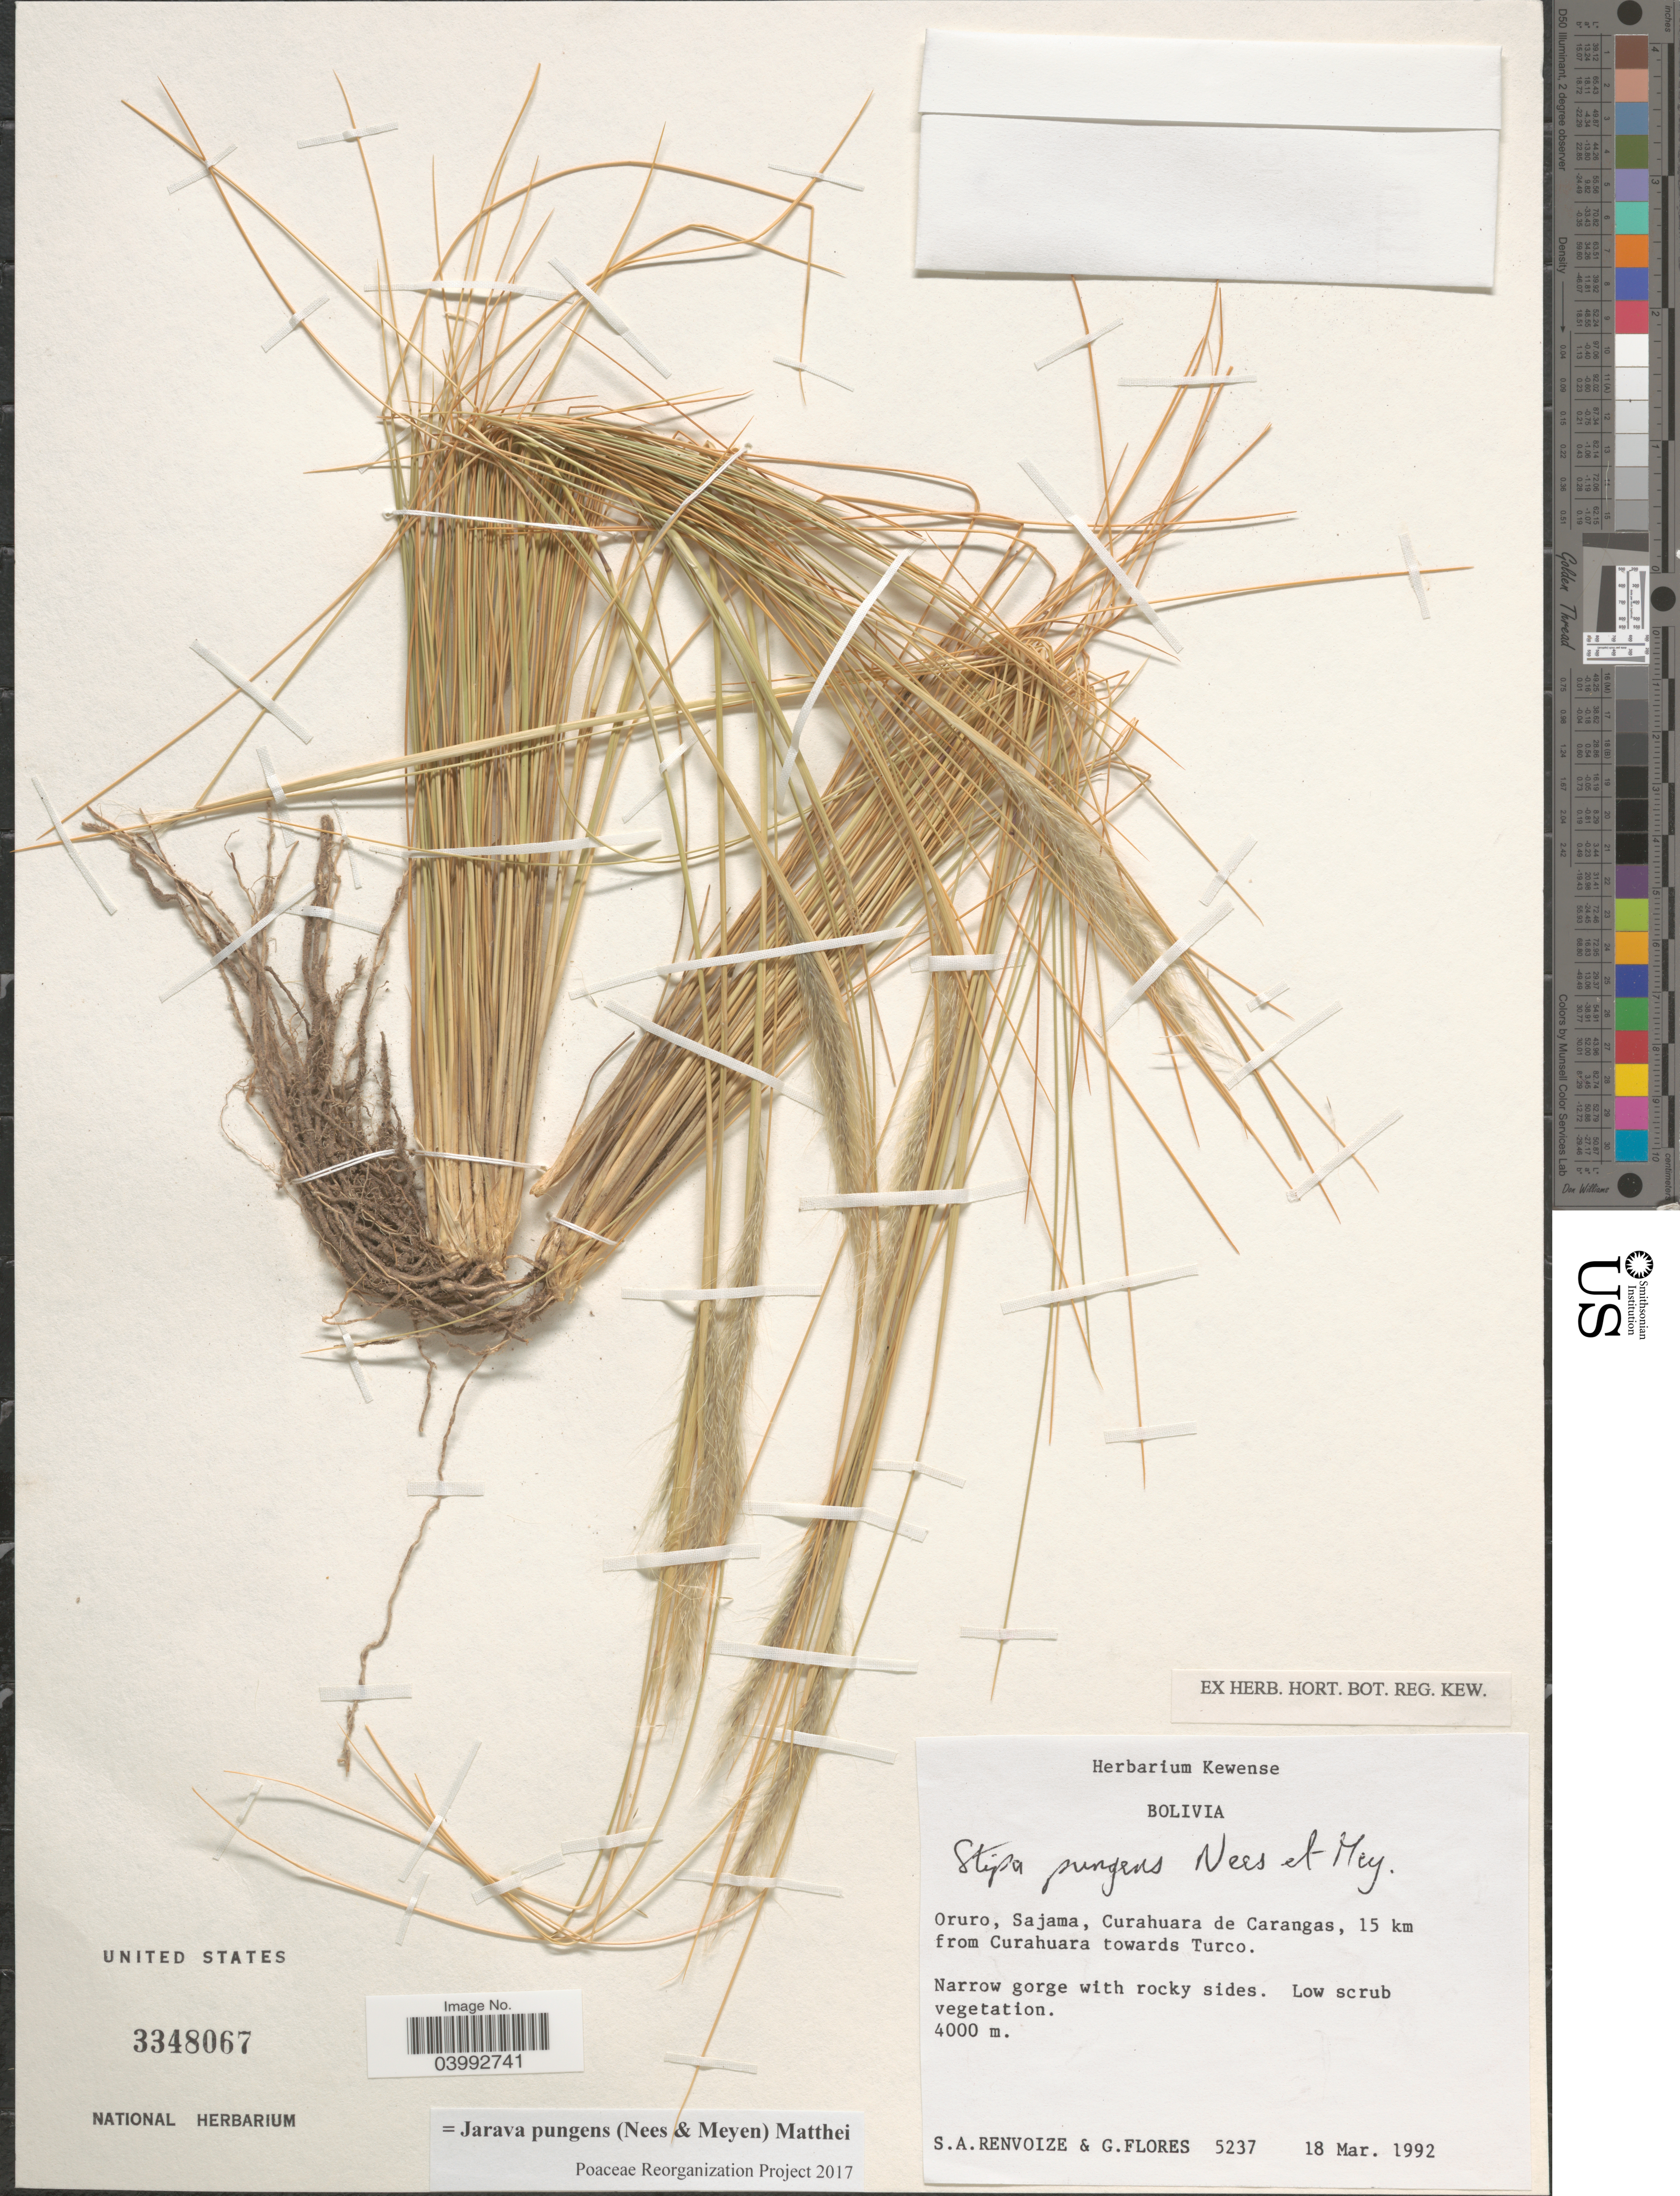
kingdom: Plantae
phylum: Tracheophyta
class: Liliopsida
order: Poales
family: Poaceae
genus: Jarava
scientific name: Jarava pungens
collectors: S. A. Renvoize & G. Flores F.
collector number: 5237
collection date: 1992-03-18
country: Bolivia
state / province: Oruro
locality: Sajama, Curahuara de Carangas, 15 km from Curahuara towards Turco. Narrow gorge with rocky sides.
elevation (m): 4000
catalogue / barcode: US 3348067